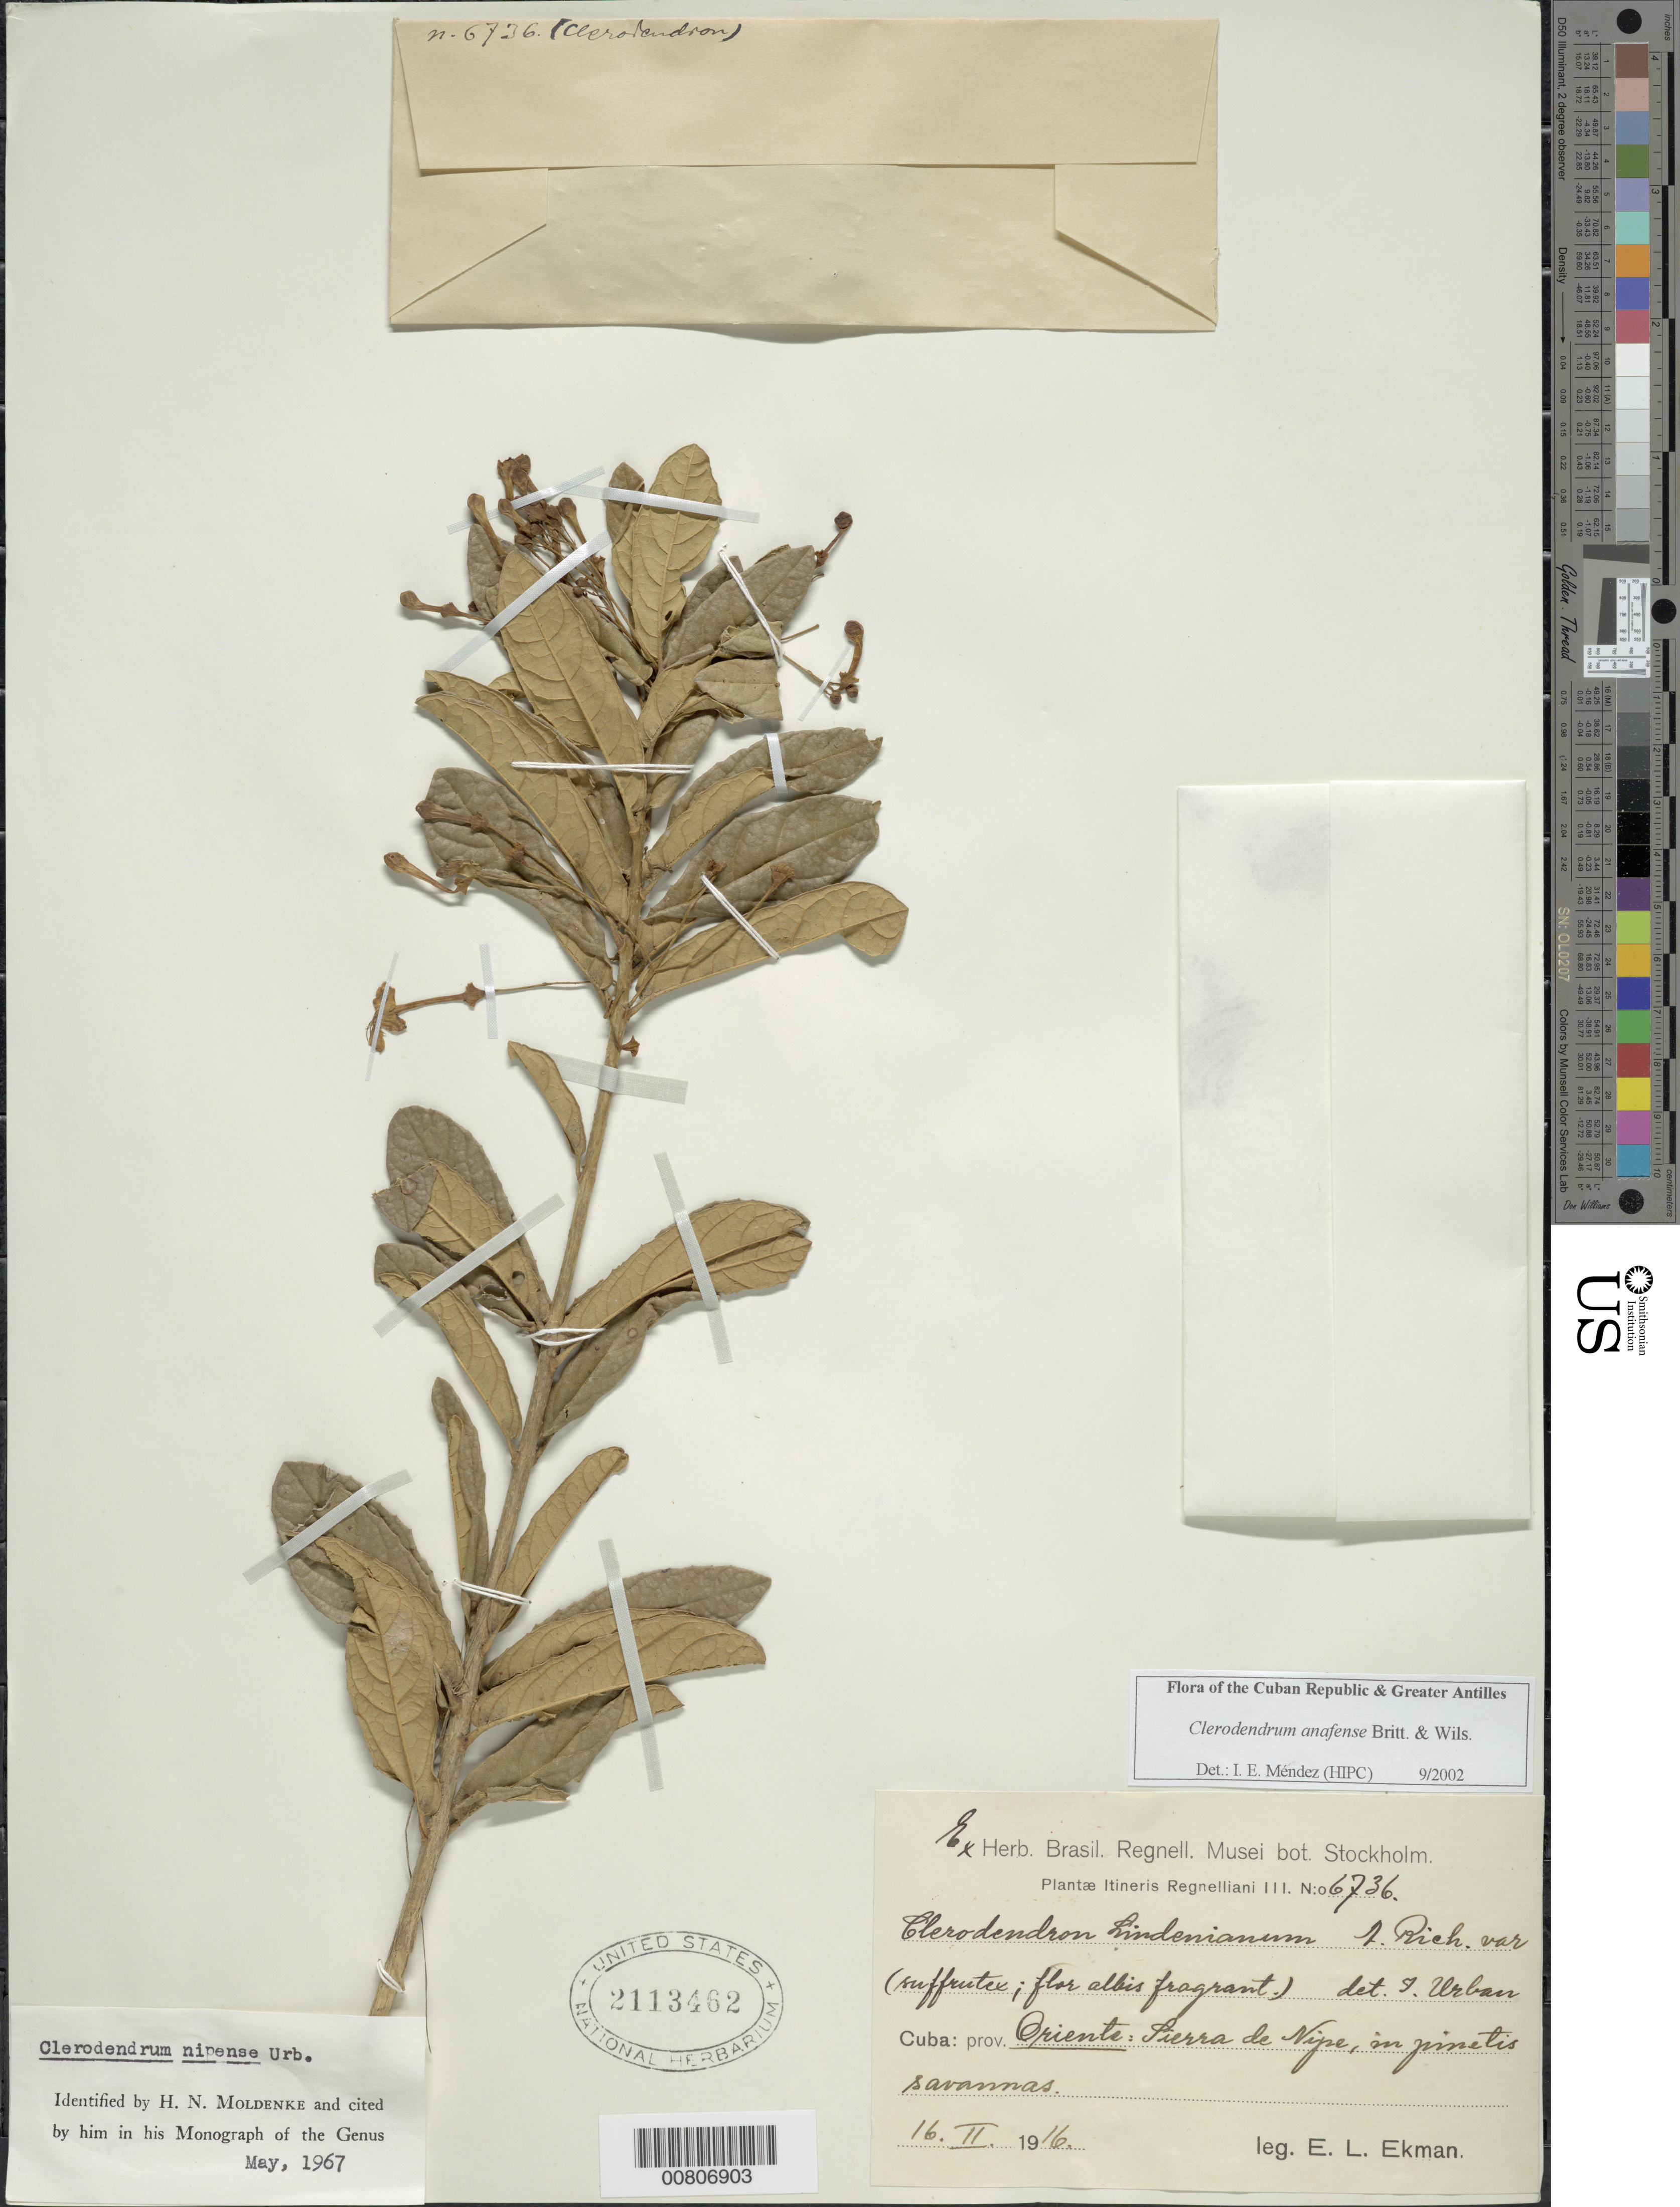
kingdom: Plantae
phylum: Tracheophyta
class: Magnoliopsida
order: Lamiales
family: Lamiaceae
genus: Clerodendrum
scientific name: Clerodendrum anafense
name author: Britton & P. Wilson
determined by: Méndez, Isidro E., (HIPC)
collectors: E. L. Ekman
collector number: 6736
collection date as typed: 16 Feb 1916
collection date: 1916-02-16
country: Cuba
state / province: Oriente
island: Cuba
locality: Sierra de Nije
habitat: Pinetis savannas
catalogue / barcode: US 2113462